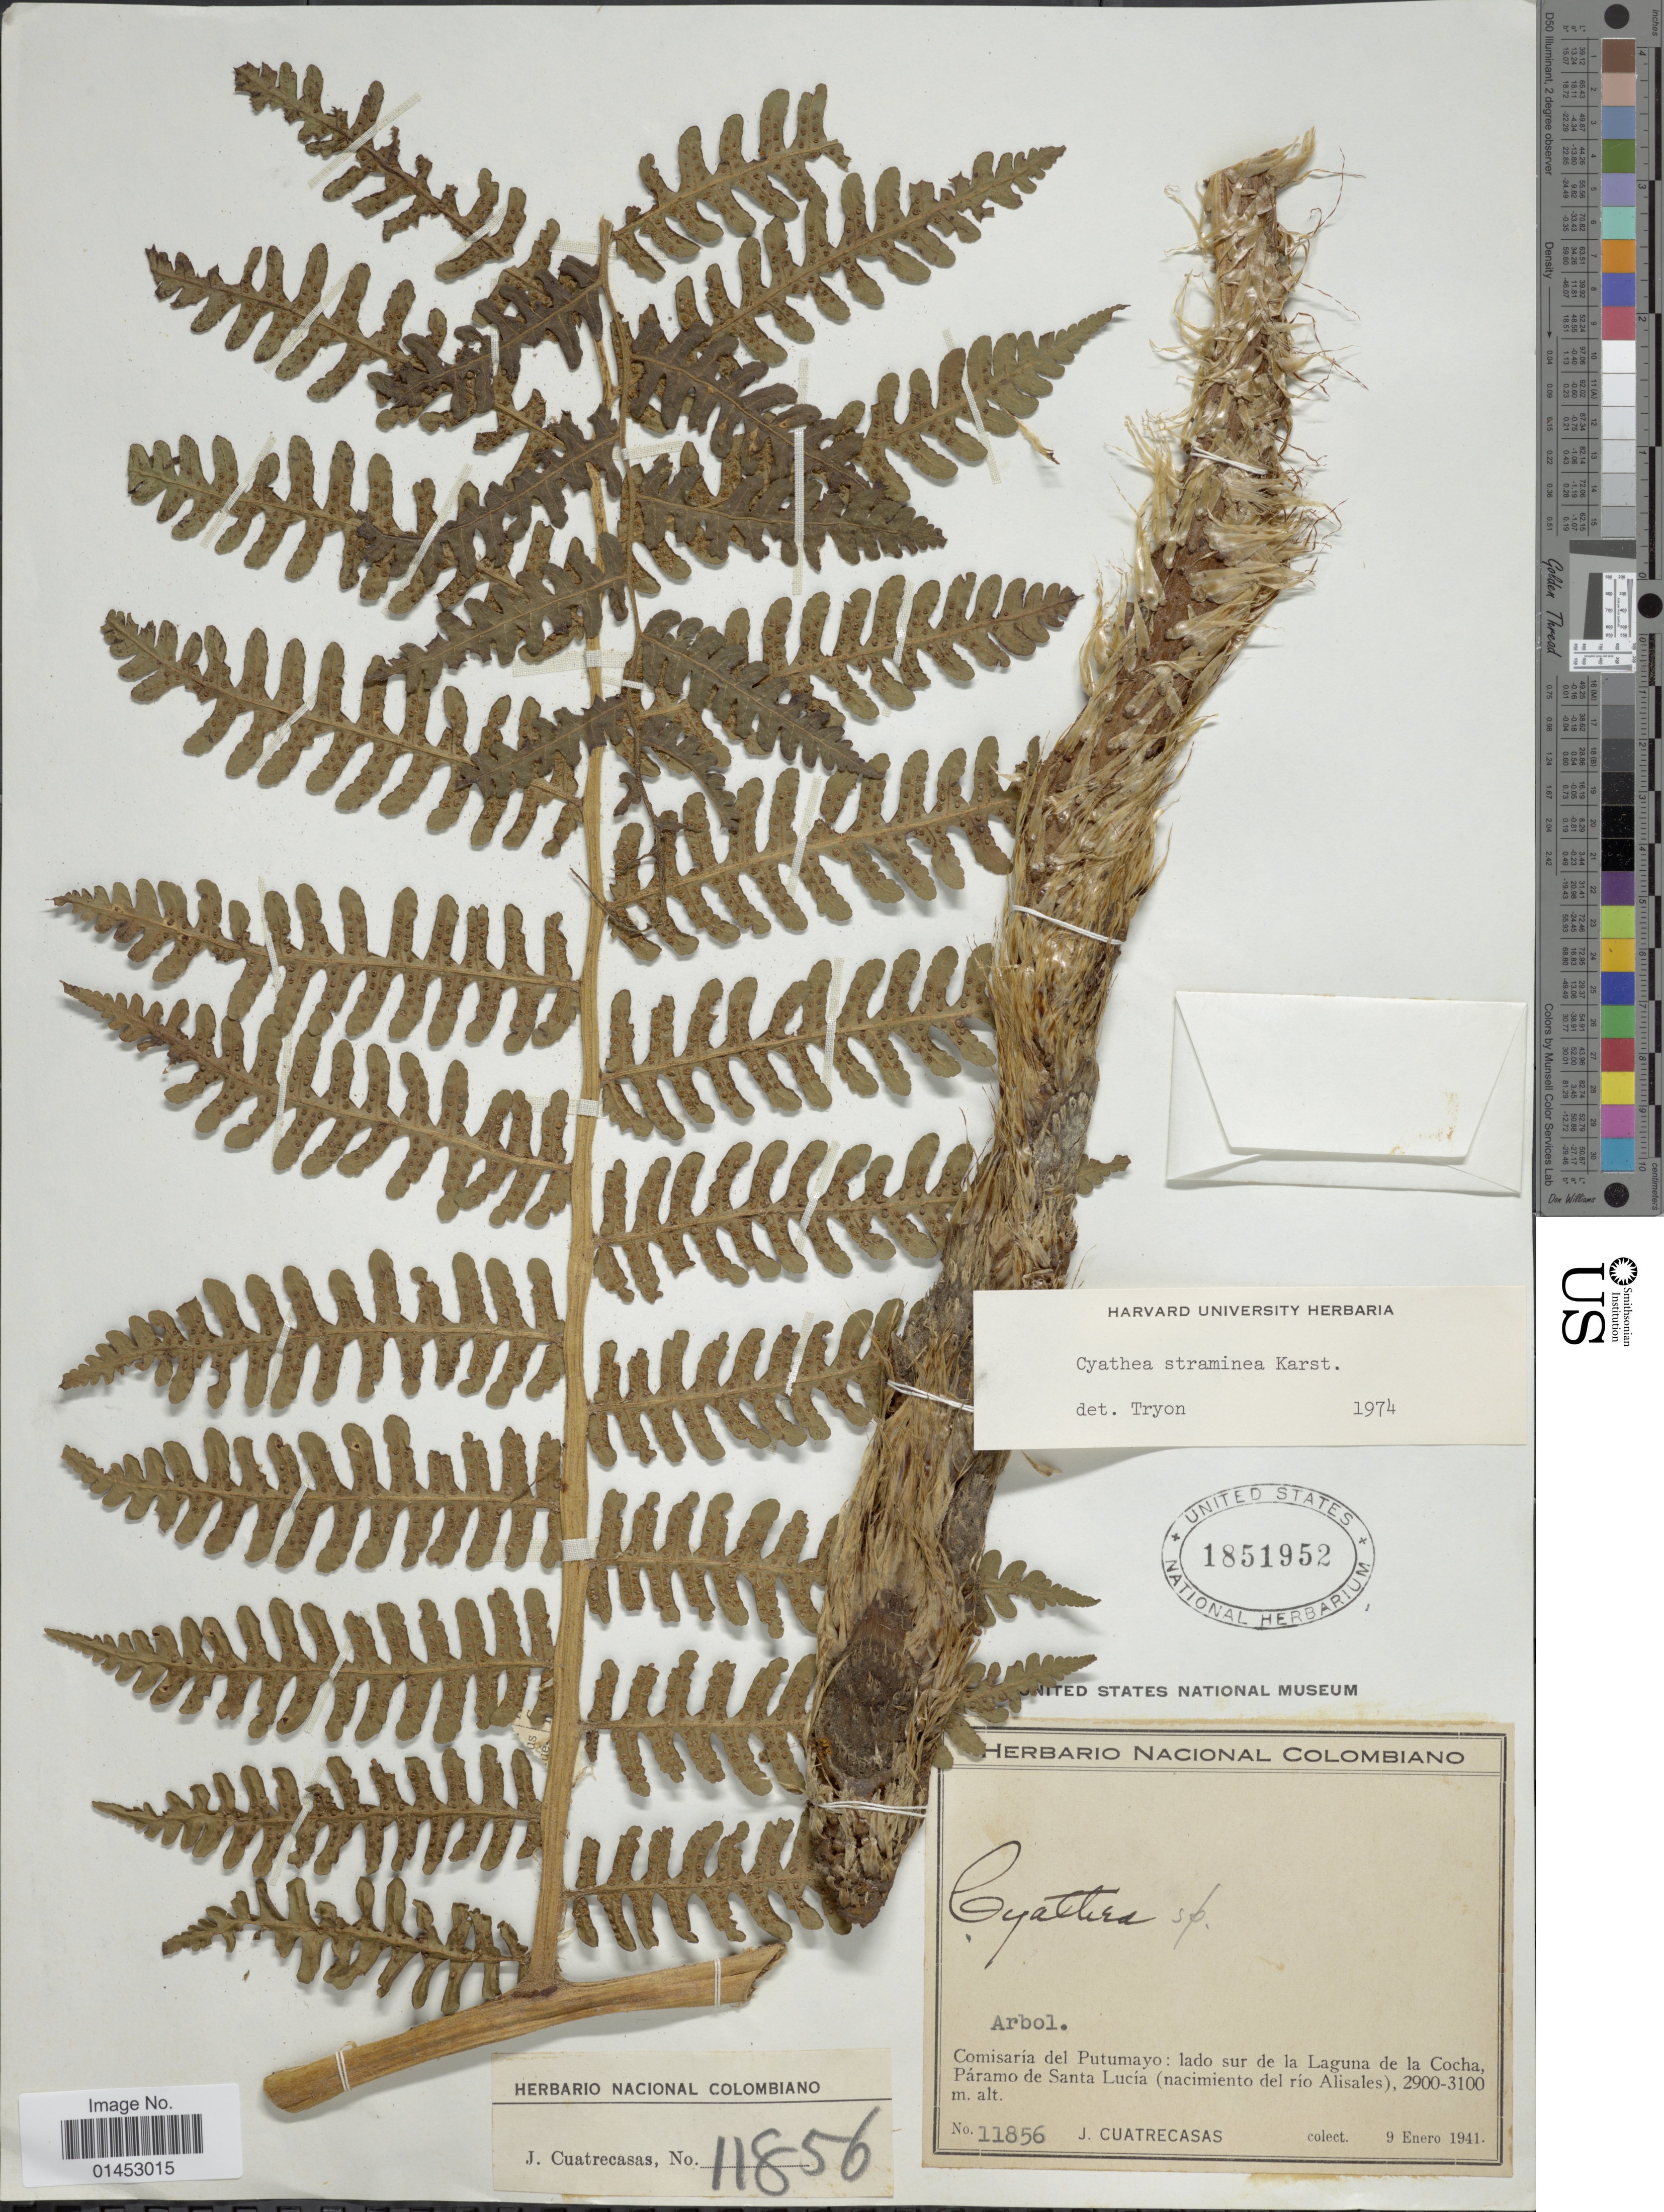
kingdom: Plantae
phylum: Tracheophyta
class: Polypodiopsida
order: Cyatheales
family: Cyatheaceae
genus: Cyathea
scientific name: Cyathea straminea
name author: H. Karst.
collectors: J. Cuatrecasas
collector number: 11856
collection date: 1941-01-09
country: Colombia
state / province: Putumayo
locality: Comisaría del Putumayo: lado sur de la Laguna de la Cocha, Päramo de Santa Lucía (nacimiento del rio Alisales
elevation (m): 2900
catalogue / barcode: US 1851952